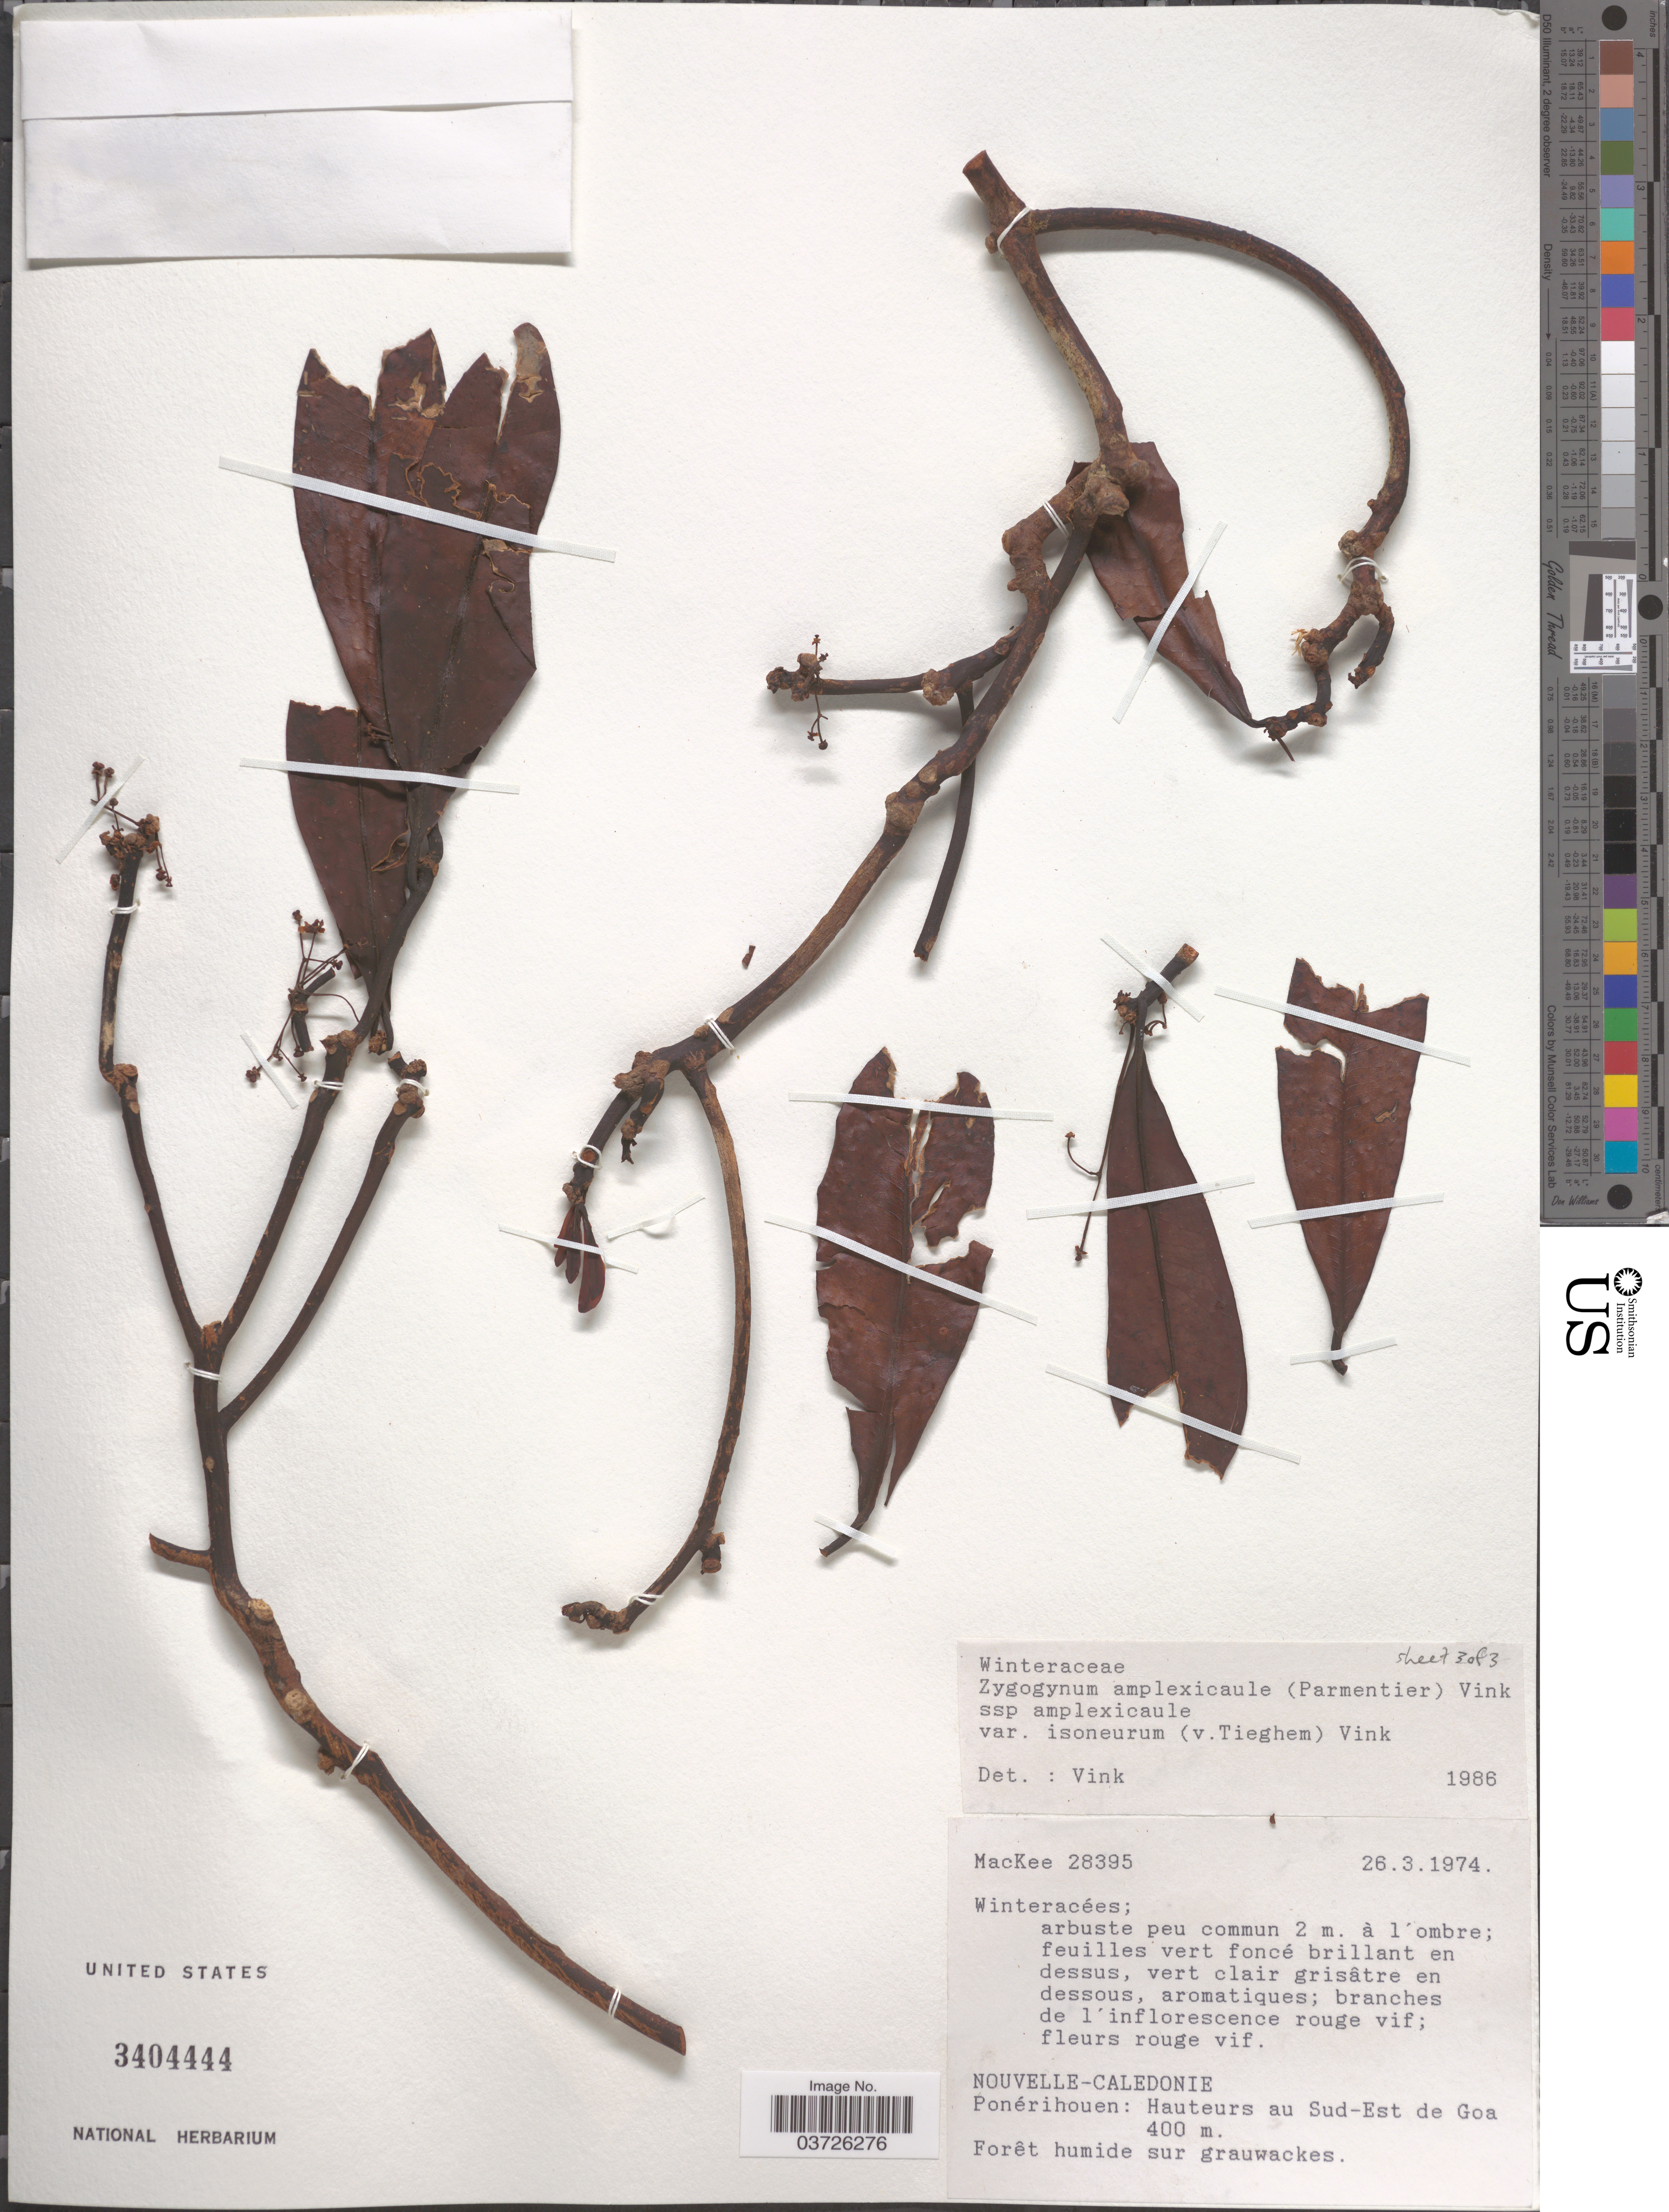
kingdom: Plantae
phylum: Tracheophyta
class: Magnoliopsida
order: Canellales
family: Winteraceae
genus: Zygogynum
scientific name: Zygogynum argenteum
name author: (A.C. Sm.) Vink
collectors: MacKee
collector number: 28395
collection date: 1974-03-26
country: New Caledonia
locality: Ponérihouen: Hauteurs au Sud-Est de Goa.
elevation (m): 400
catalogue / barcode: US 3404444